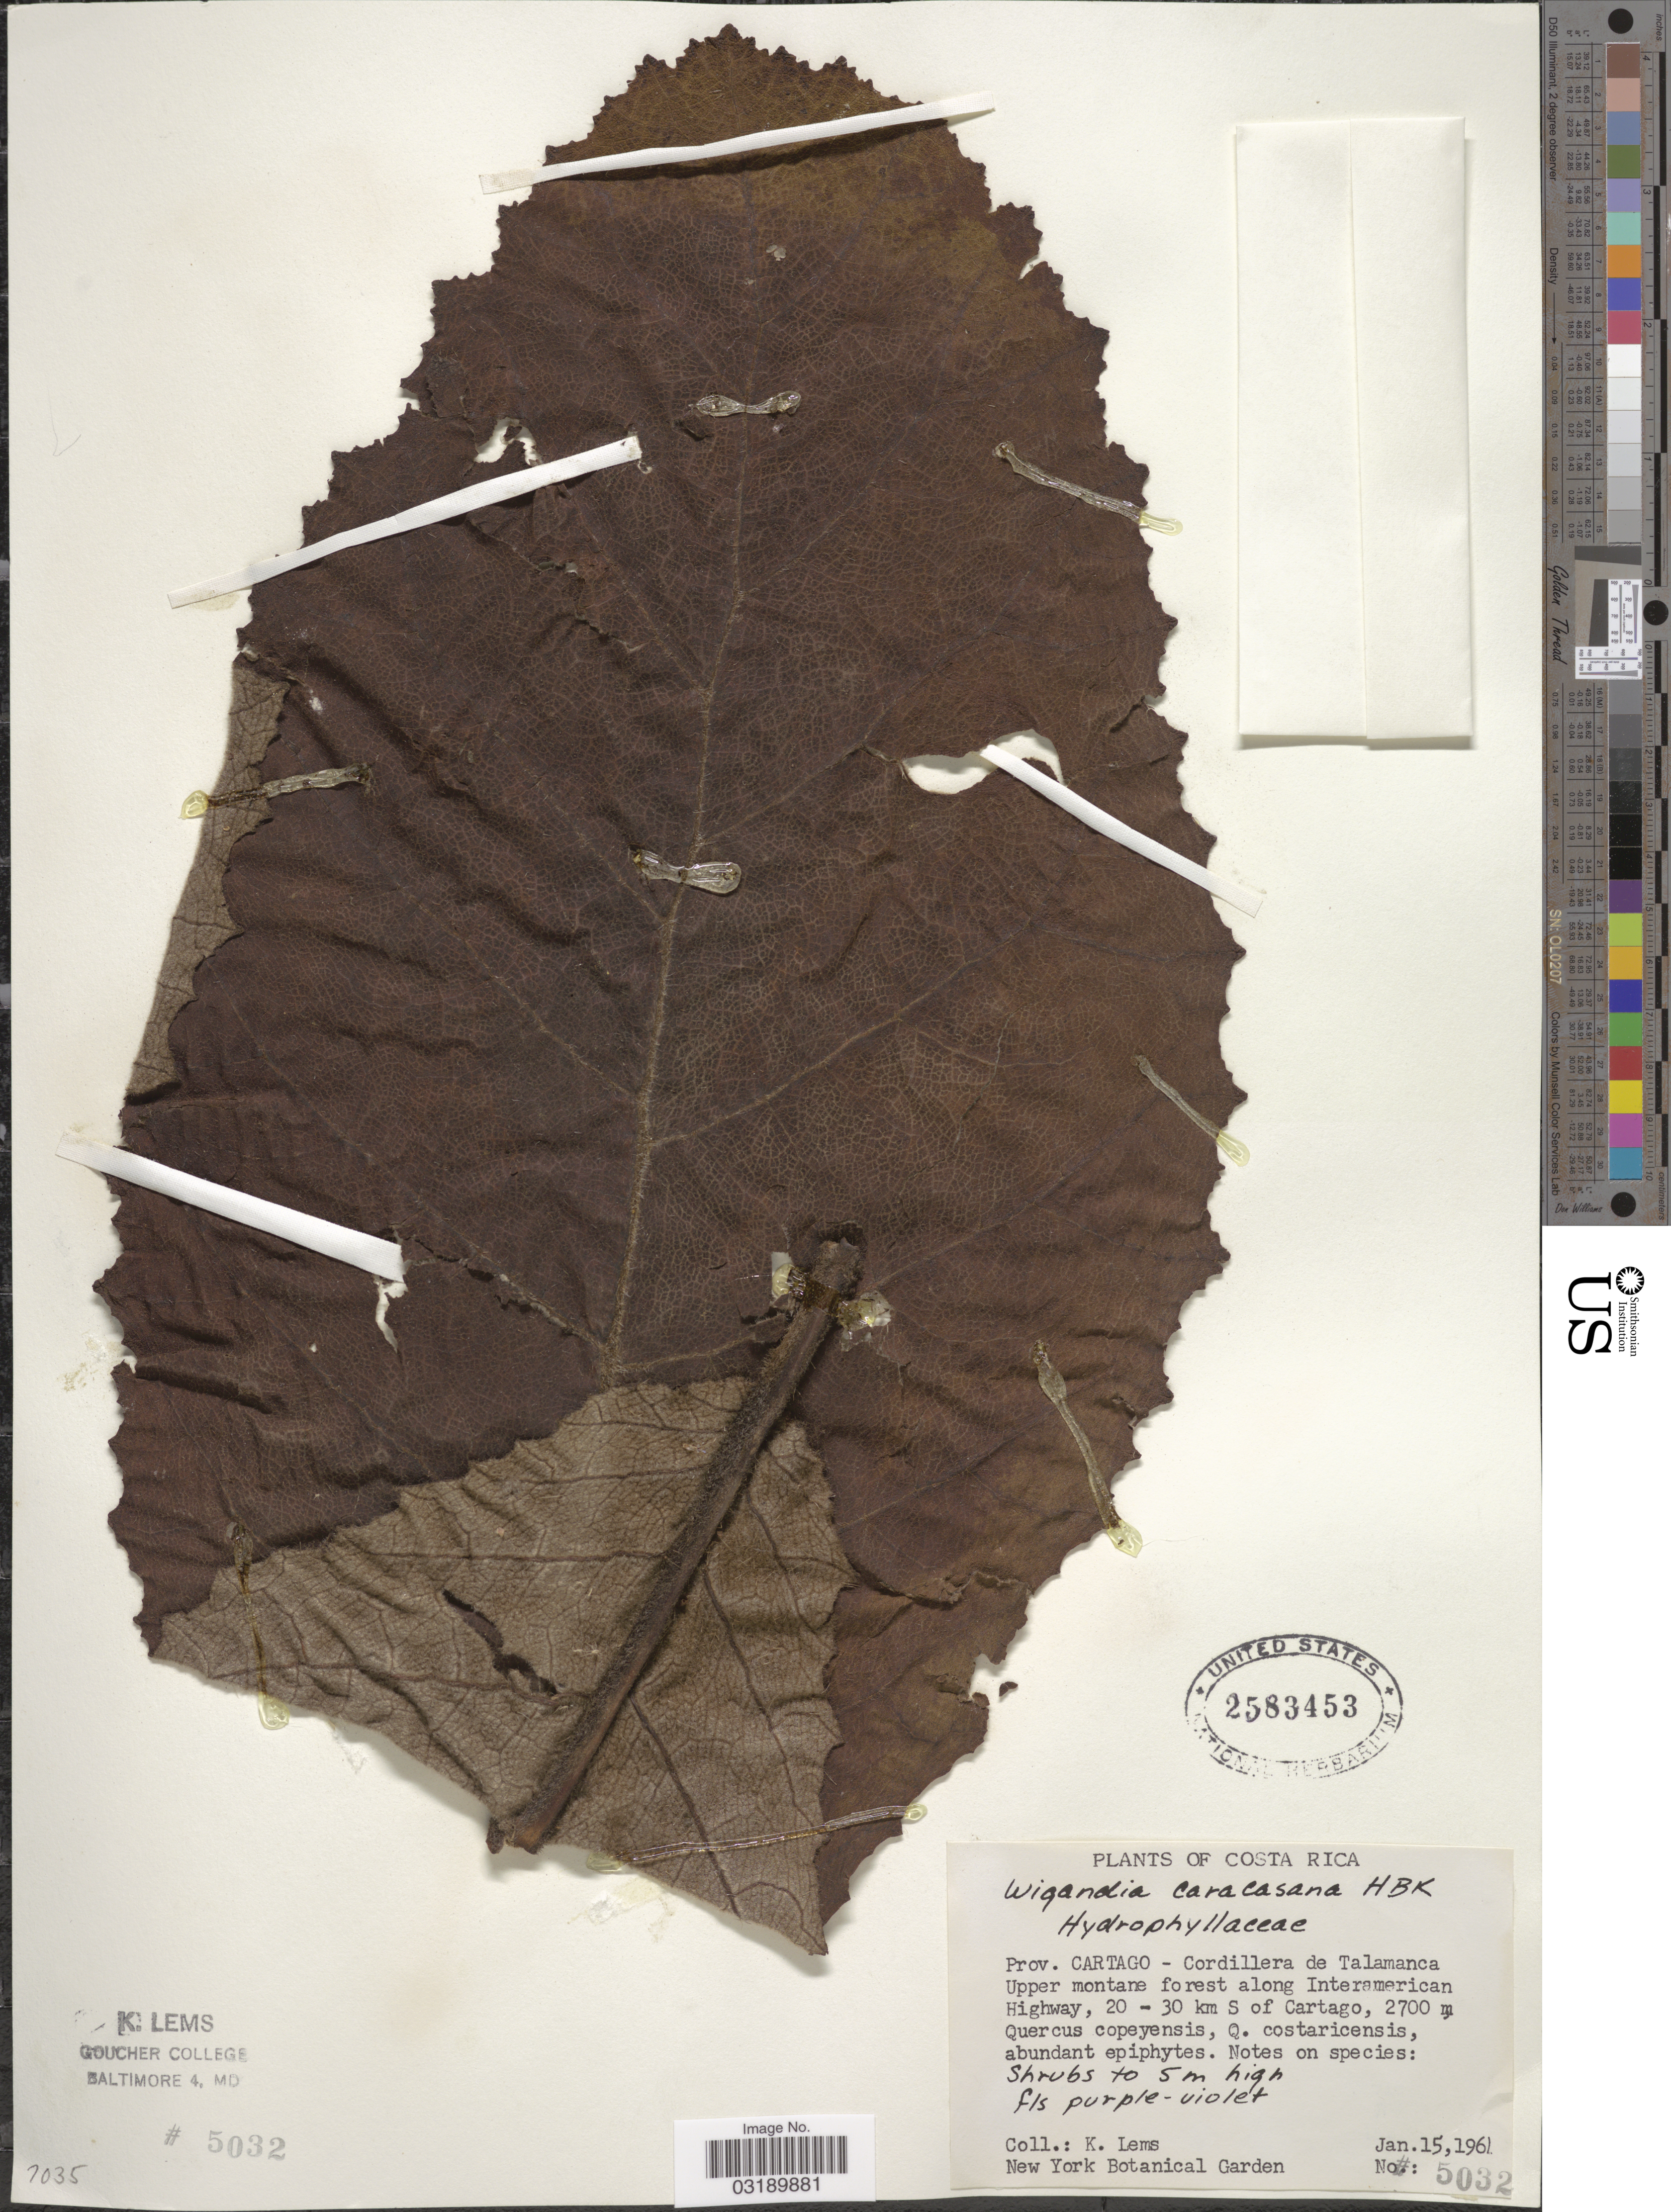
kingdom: Plantae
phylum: Tracheophyta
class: Magnoliopsida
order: Boraginales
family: Namaceae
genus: Wigandia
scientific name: Wigandia caracasana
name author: Kunth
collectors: K. Lems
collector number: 5032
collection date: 1961-01-15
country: Costa Rica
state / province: Cartago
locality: Prov. Cartago - Cordillera de Talamanca Upper montane forest along Interamerican Highway, 20 - 30 km S of Cartago.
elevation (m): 2700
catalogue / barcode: US 2583453